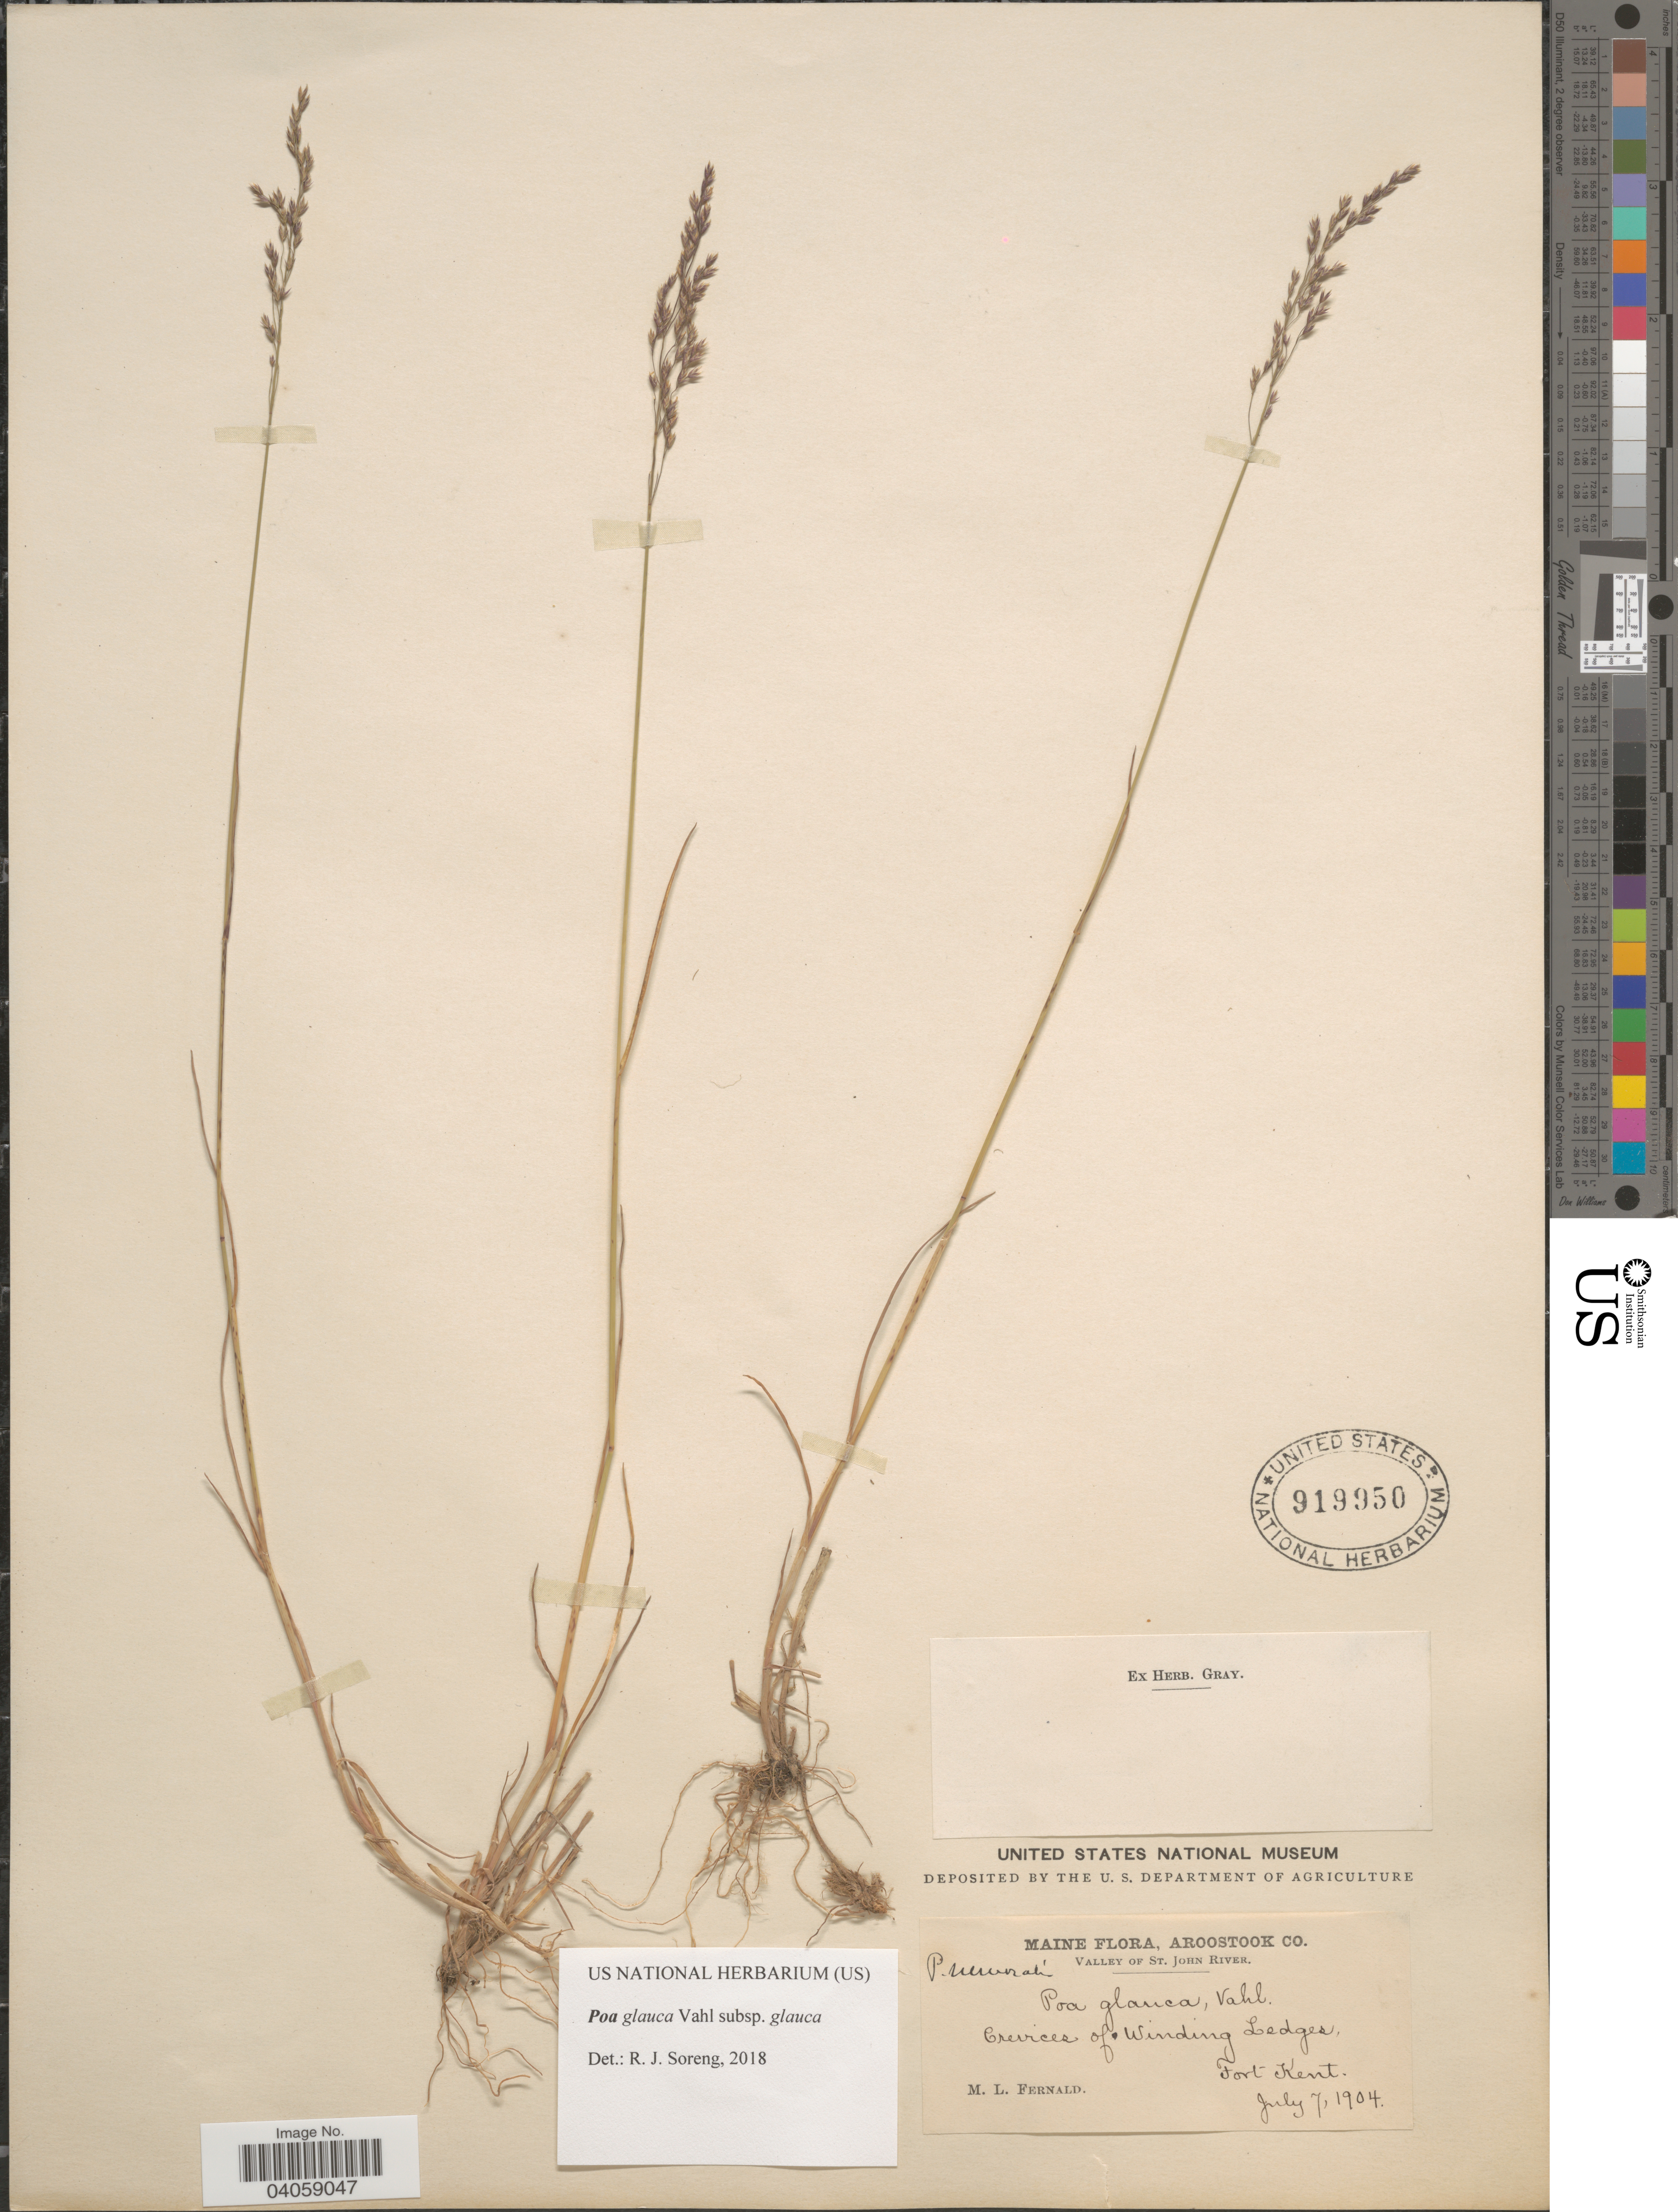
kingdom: Plantae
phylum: Tracheophyta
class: Liliopsida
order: Poales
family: Poaceae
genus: Poa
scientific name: Poa glauca subsp. glauca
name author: Vahl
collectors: M. L. Fernald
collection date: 1904-07-07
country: United States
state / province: Maine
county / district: Aroostook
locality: Valley of St. John River. Crevices of Winding Ledges. Fort Kent.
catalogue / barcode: US 919950